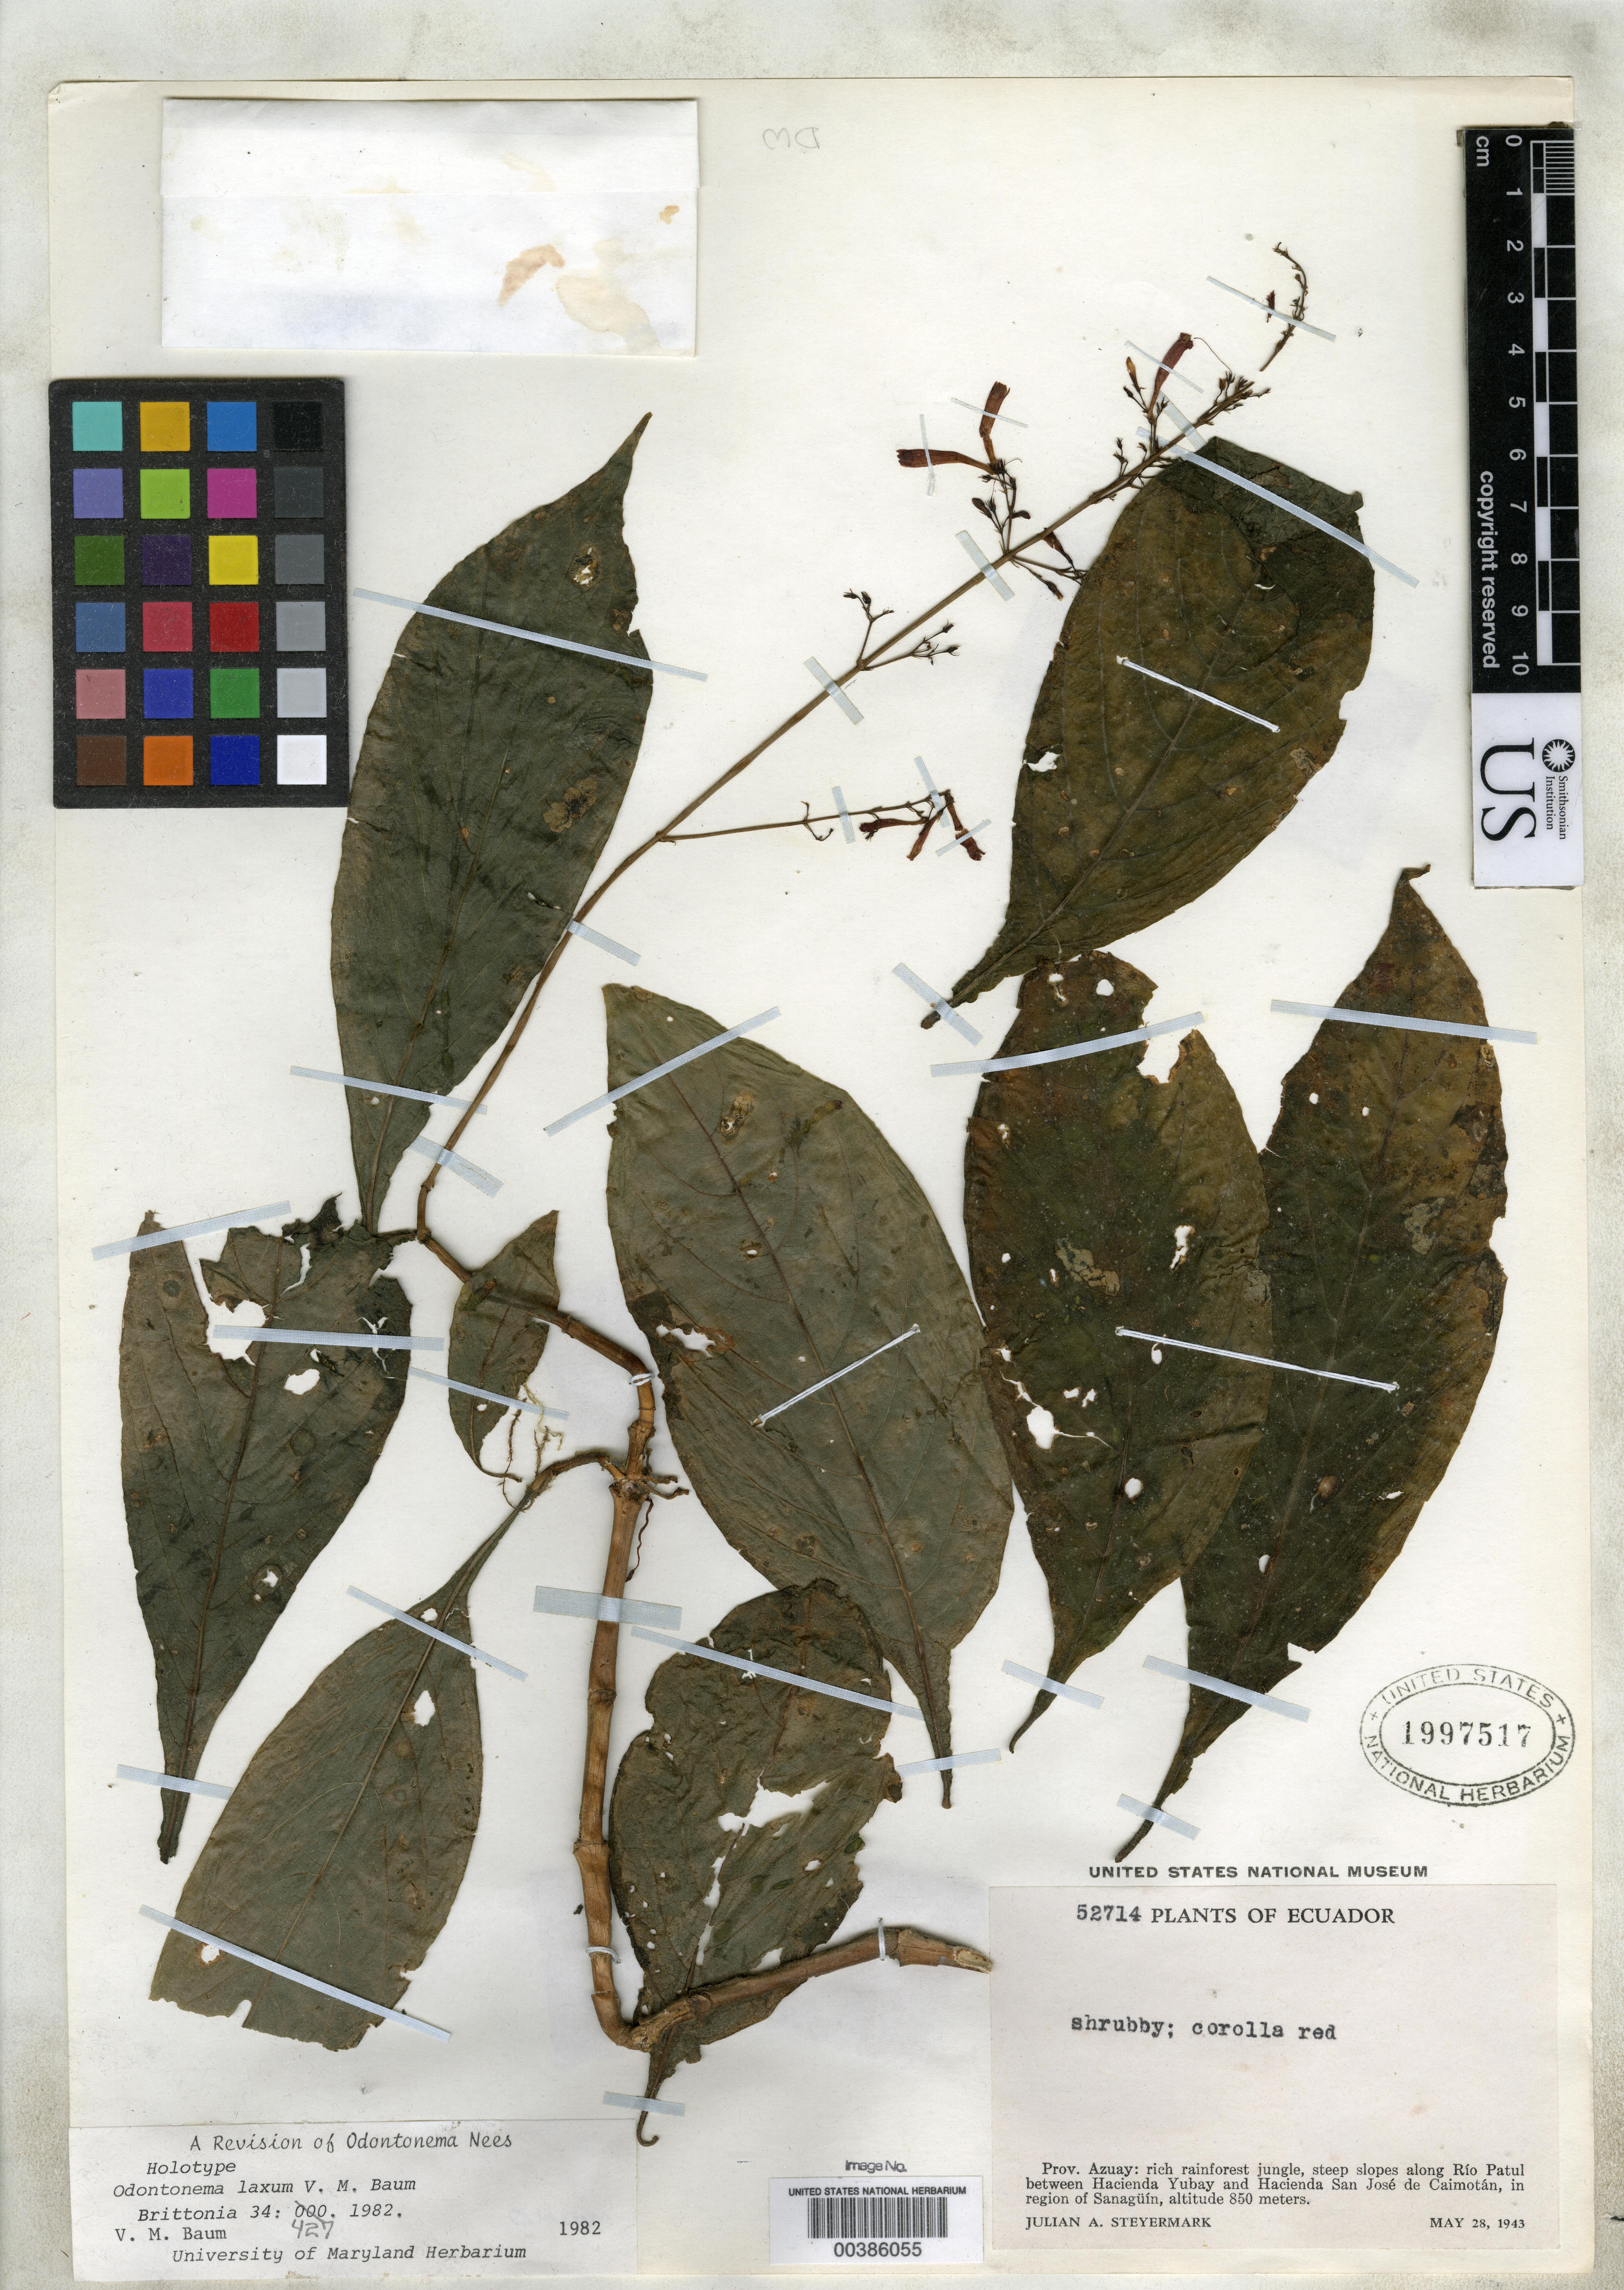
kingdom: Plantae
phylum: Tracheophyta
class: Magnoliopsida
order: Lamiales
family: Acanthaceae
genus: Odontonema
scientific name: Odontonema laxum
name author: Baum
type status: Holotype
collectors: J. Steyermark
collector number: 52714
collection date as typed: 28 May 1943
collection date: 1943-05-28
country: Ecuador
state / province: Azuay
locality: Slopes along Rio Patul between Hacienda YuBay & Hacienda San Jose de Caimotan, Sanaguin region.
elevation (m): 850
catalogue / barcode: US 1997517